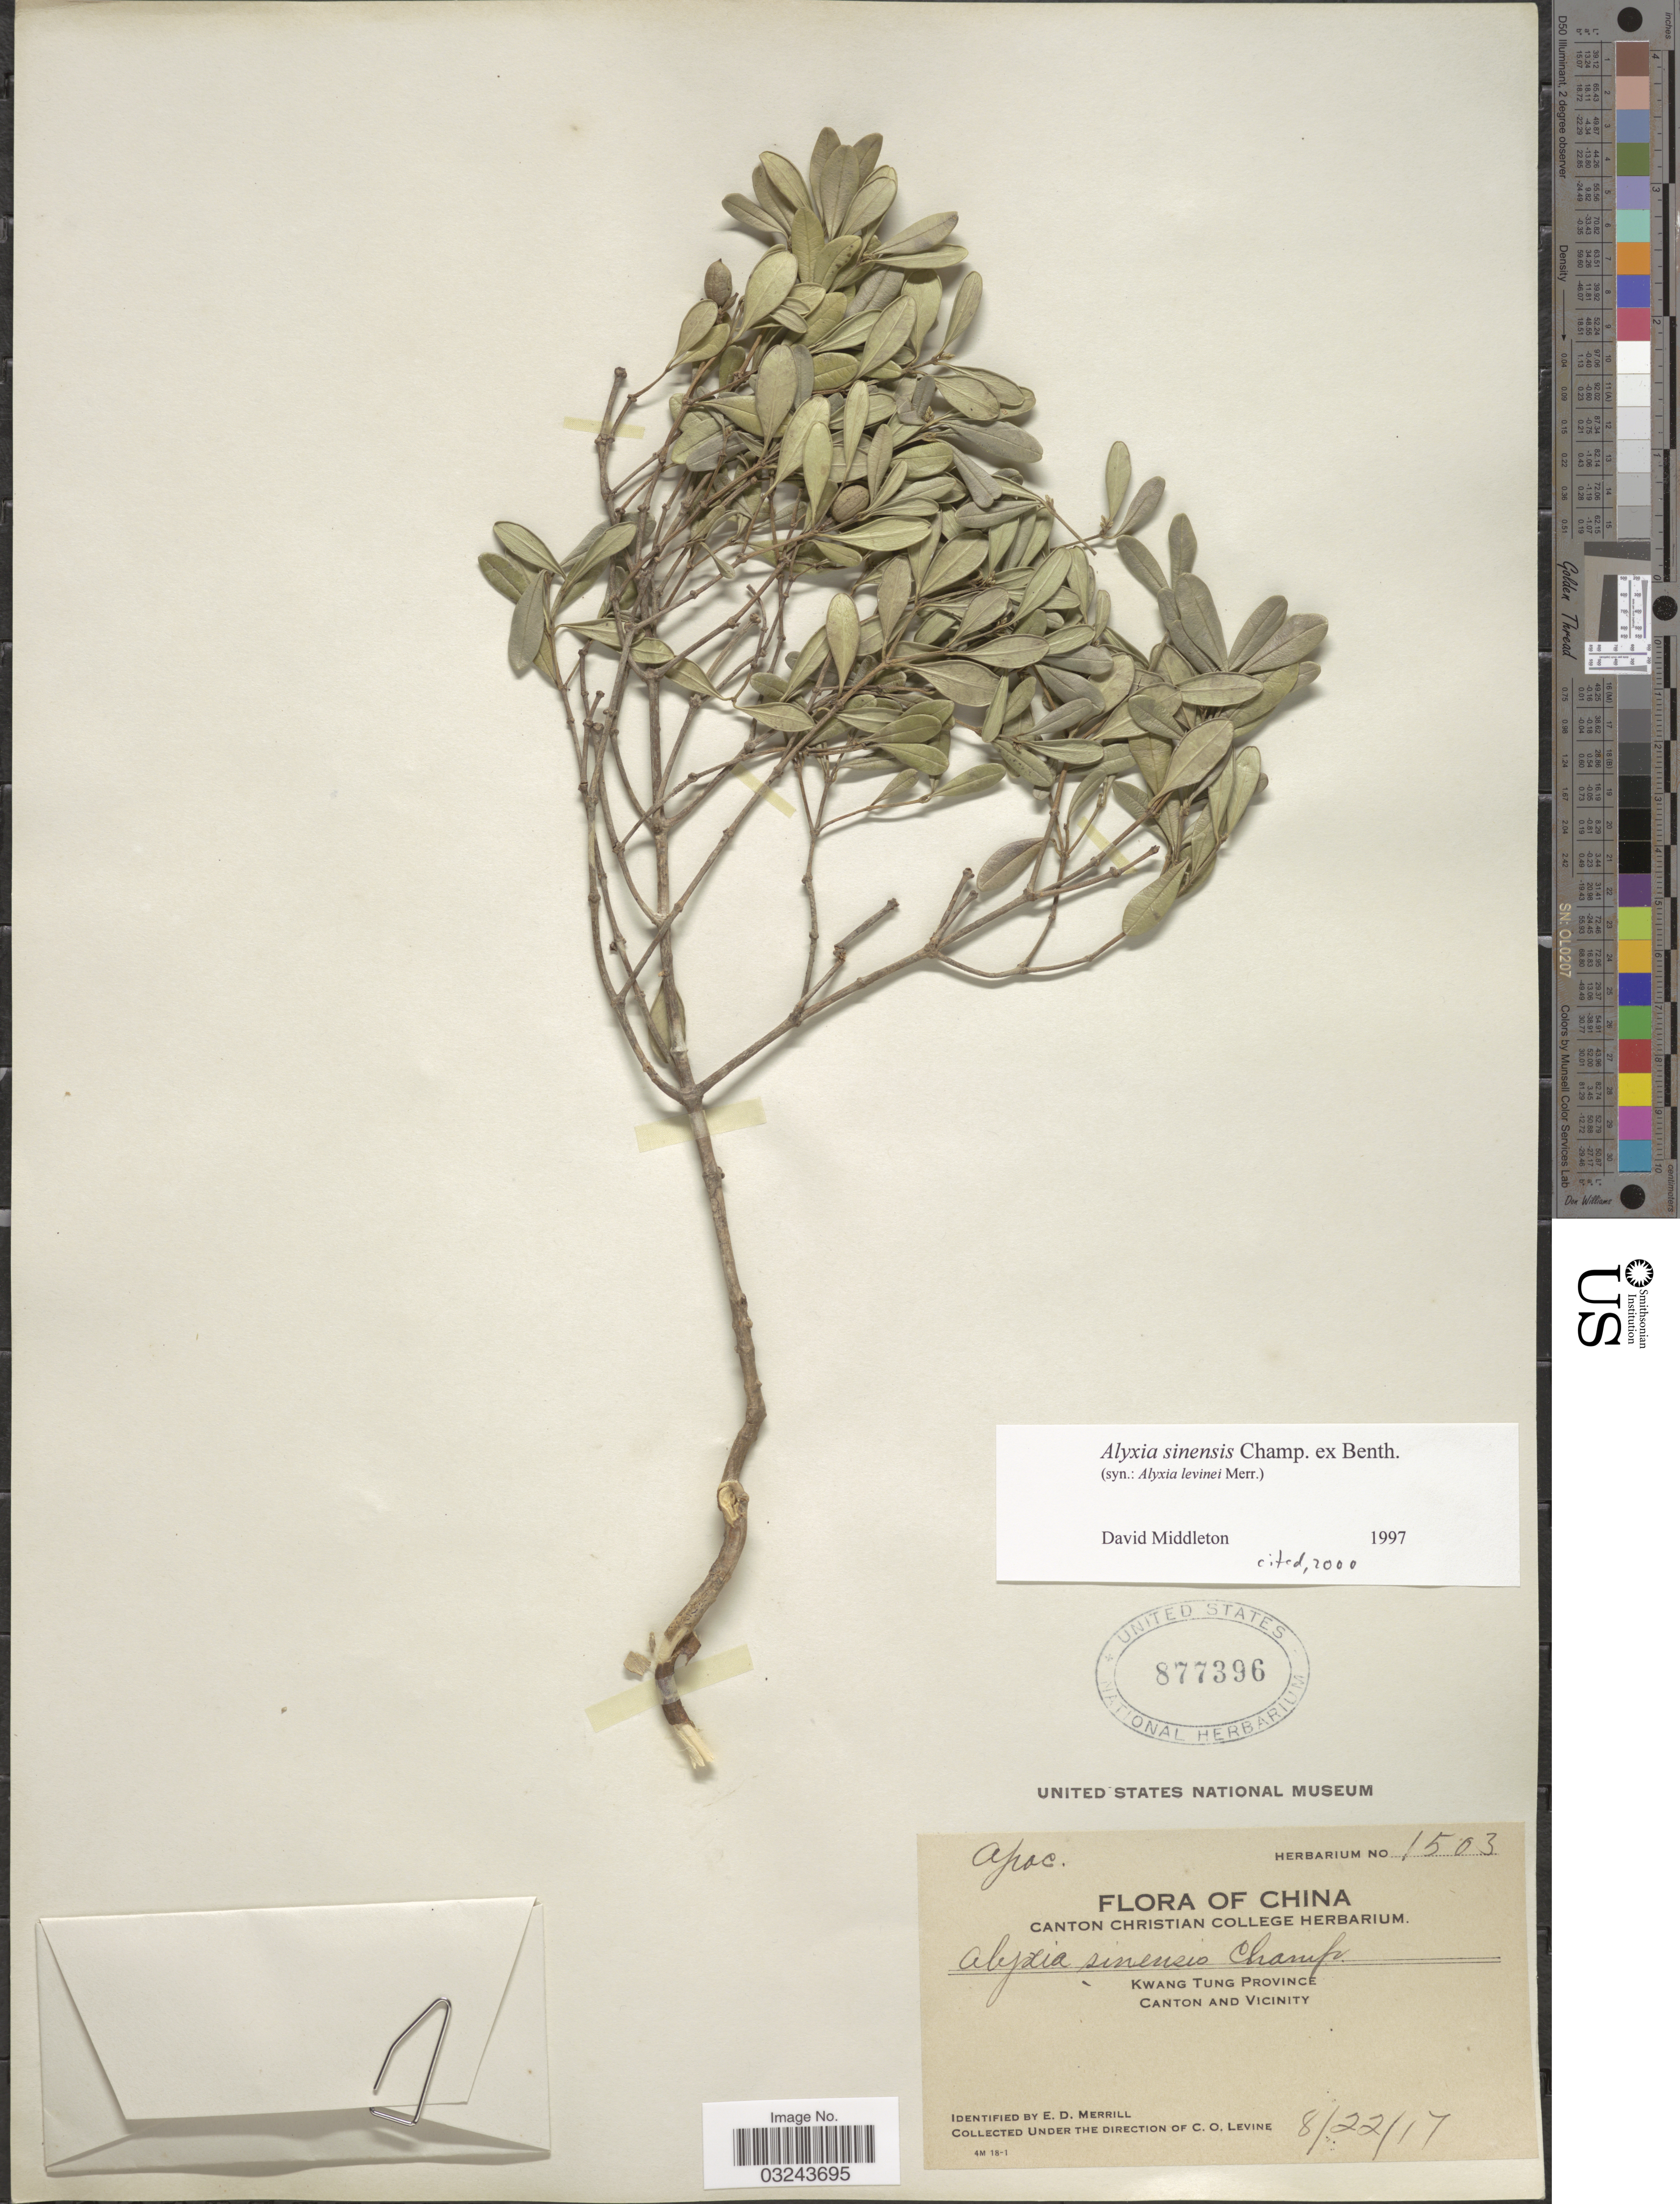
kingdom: Plantae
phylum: Tracheophyta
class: Magnoliopsida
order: Gentianales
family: Apocynaceae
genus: Alyxia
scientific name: Alyxia sinensis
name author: Champ. ex Benth.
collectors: C. O. Levine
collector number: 1503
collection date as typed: Transcribed d/m/y: 22/8/17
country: China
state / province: Guangdong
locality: Kwang Tung Province. Canton and Vicinity.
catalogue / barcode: US 877396